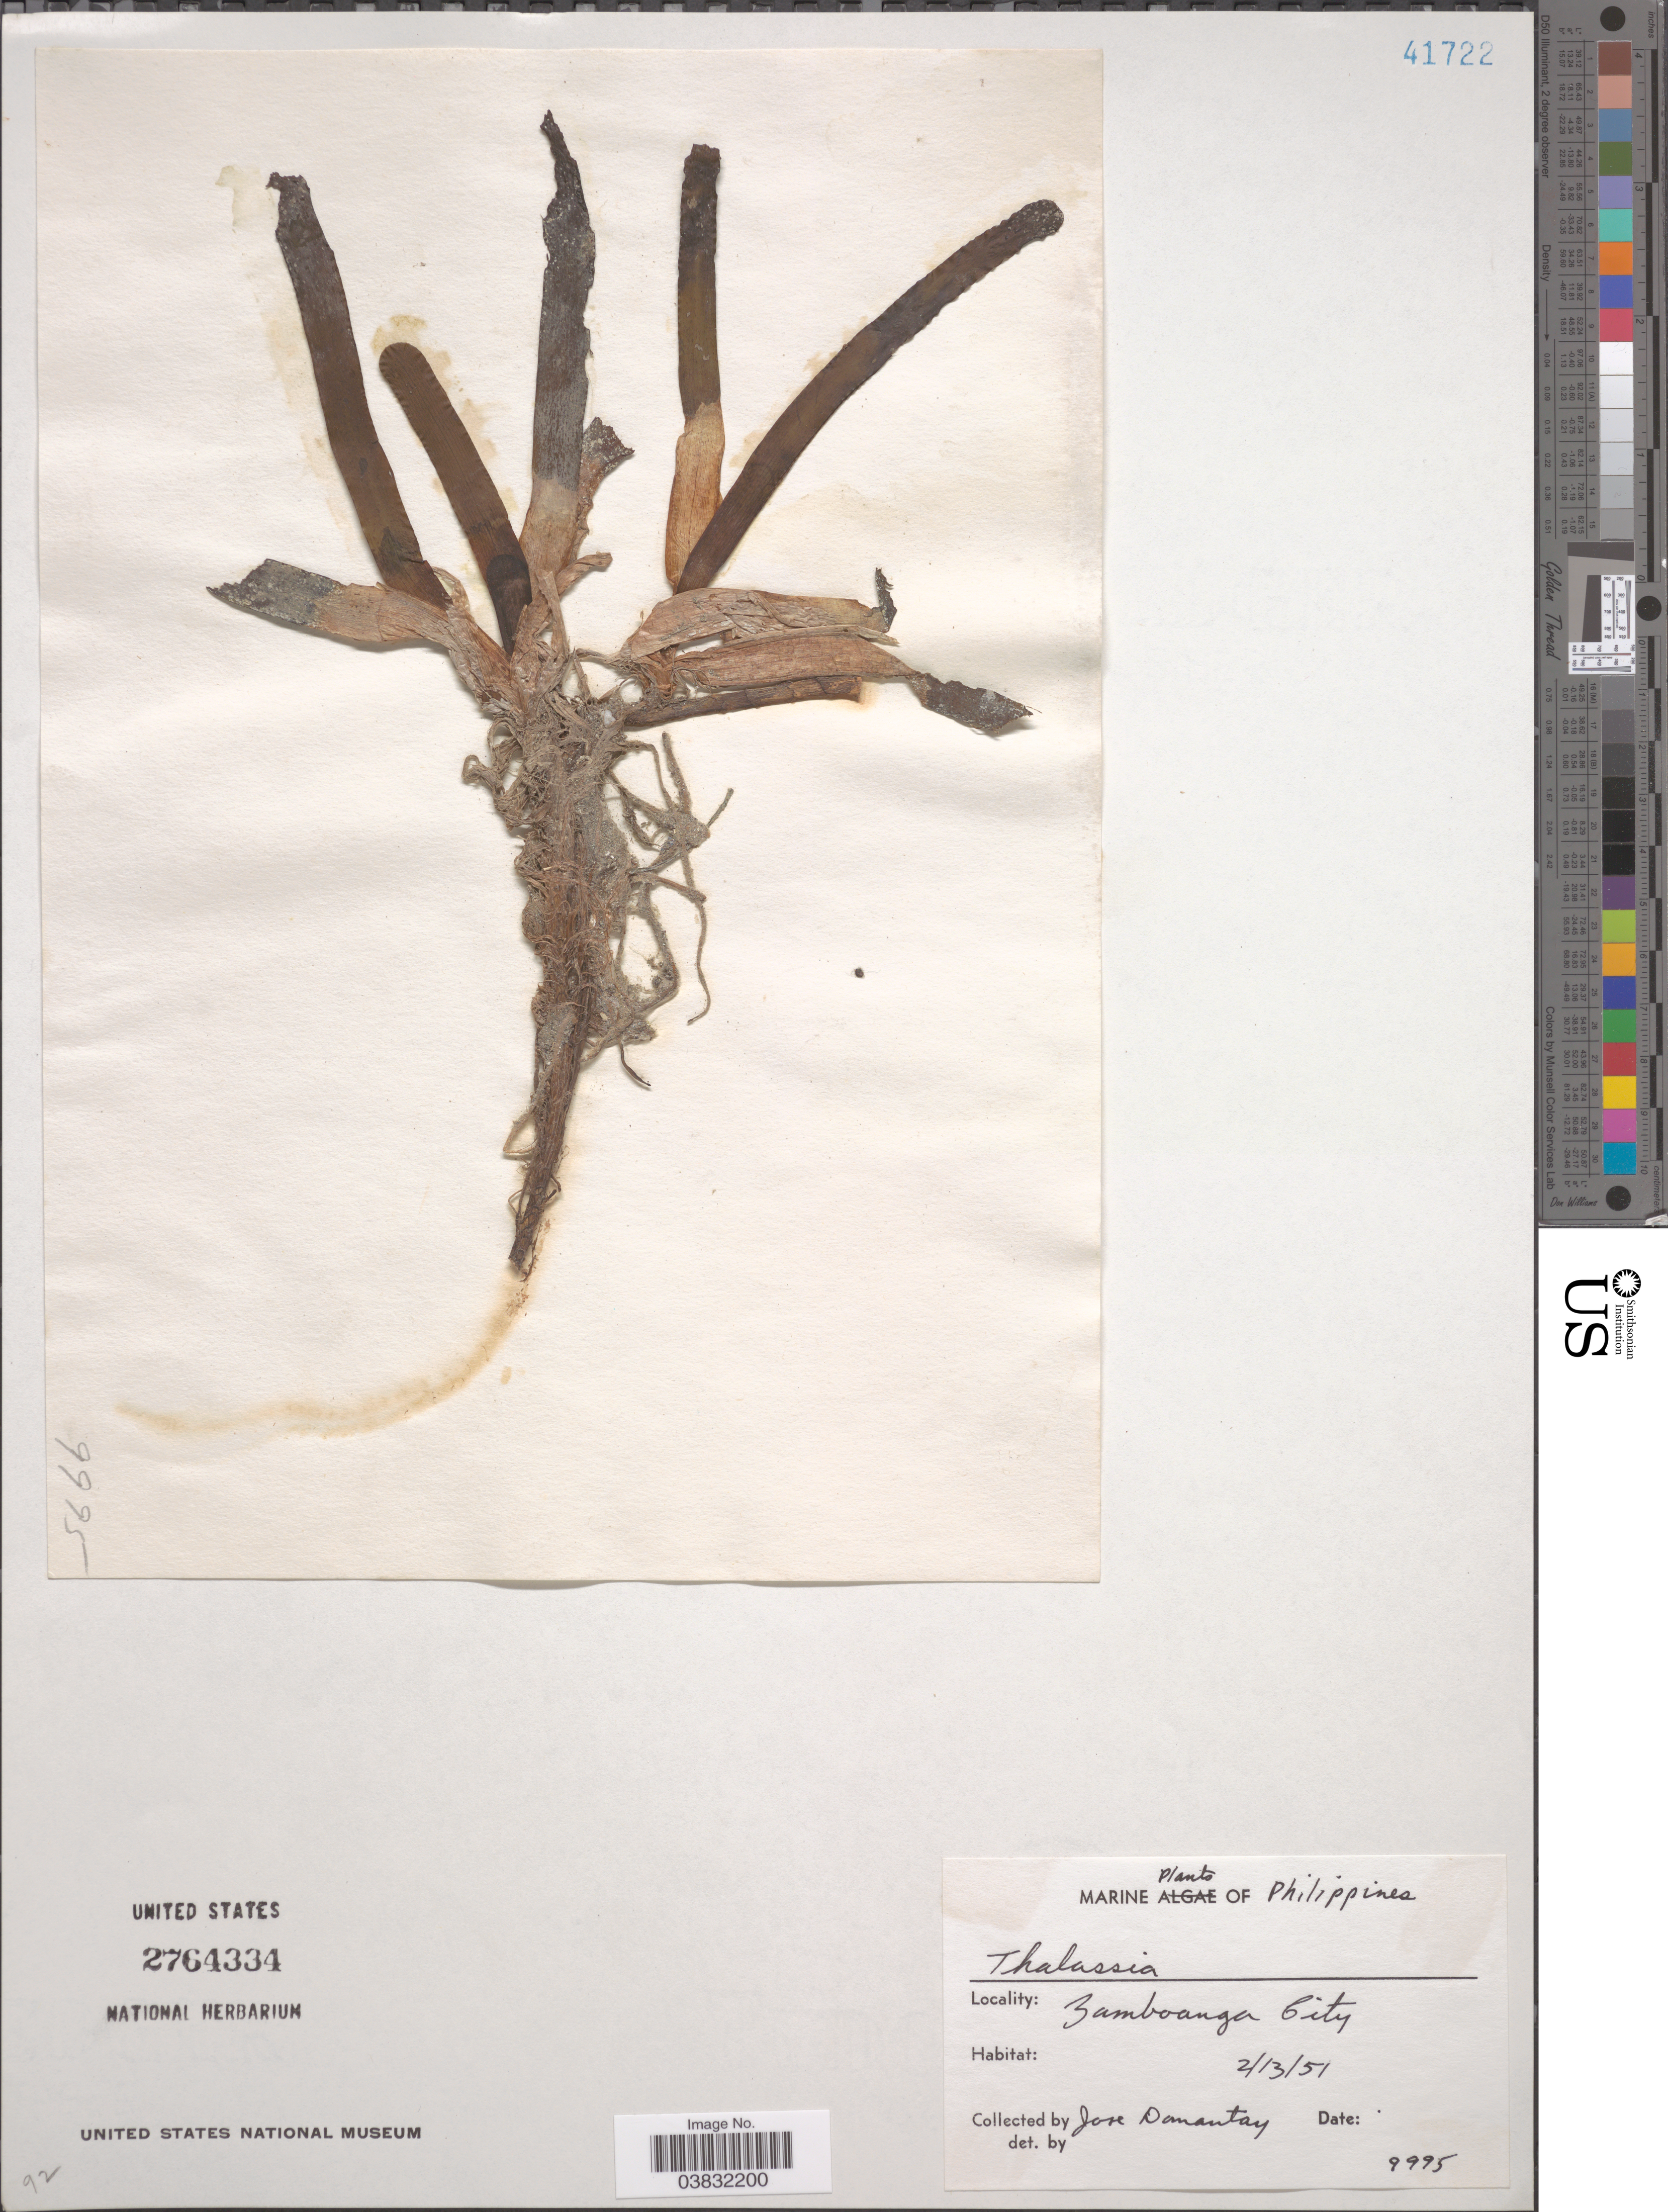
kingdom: Plantae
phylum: Tracheophyta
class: Liliopsida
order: Alismatales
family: Hydrocharitaceae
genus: Thalassia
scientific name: Thalassia sp.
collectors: J. Domantay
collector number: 9995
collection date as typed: Transcribed d/m/y: 13/2/51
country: Philippines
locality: Zamboanga City.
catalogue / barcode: US 2764334